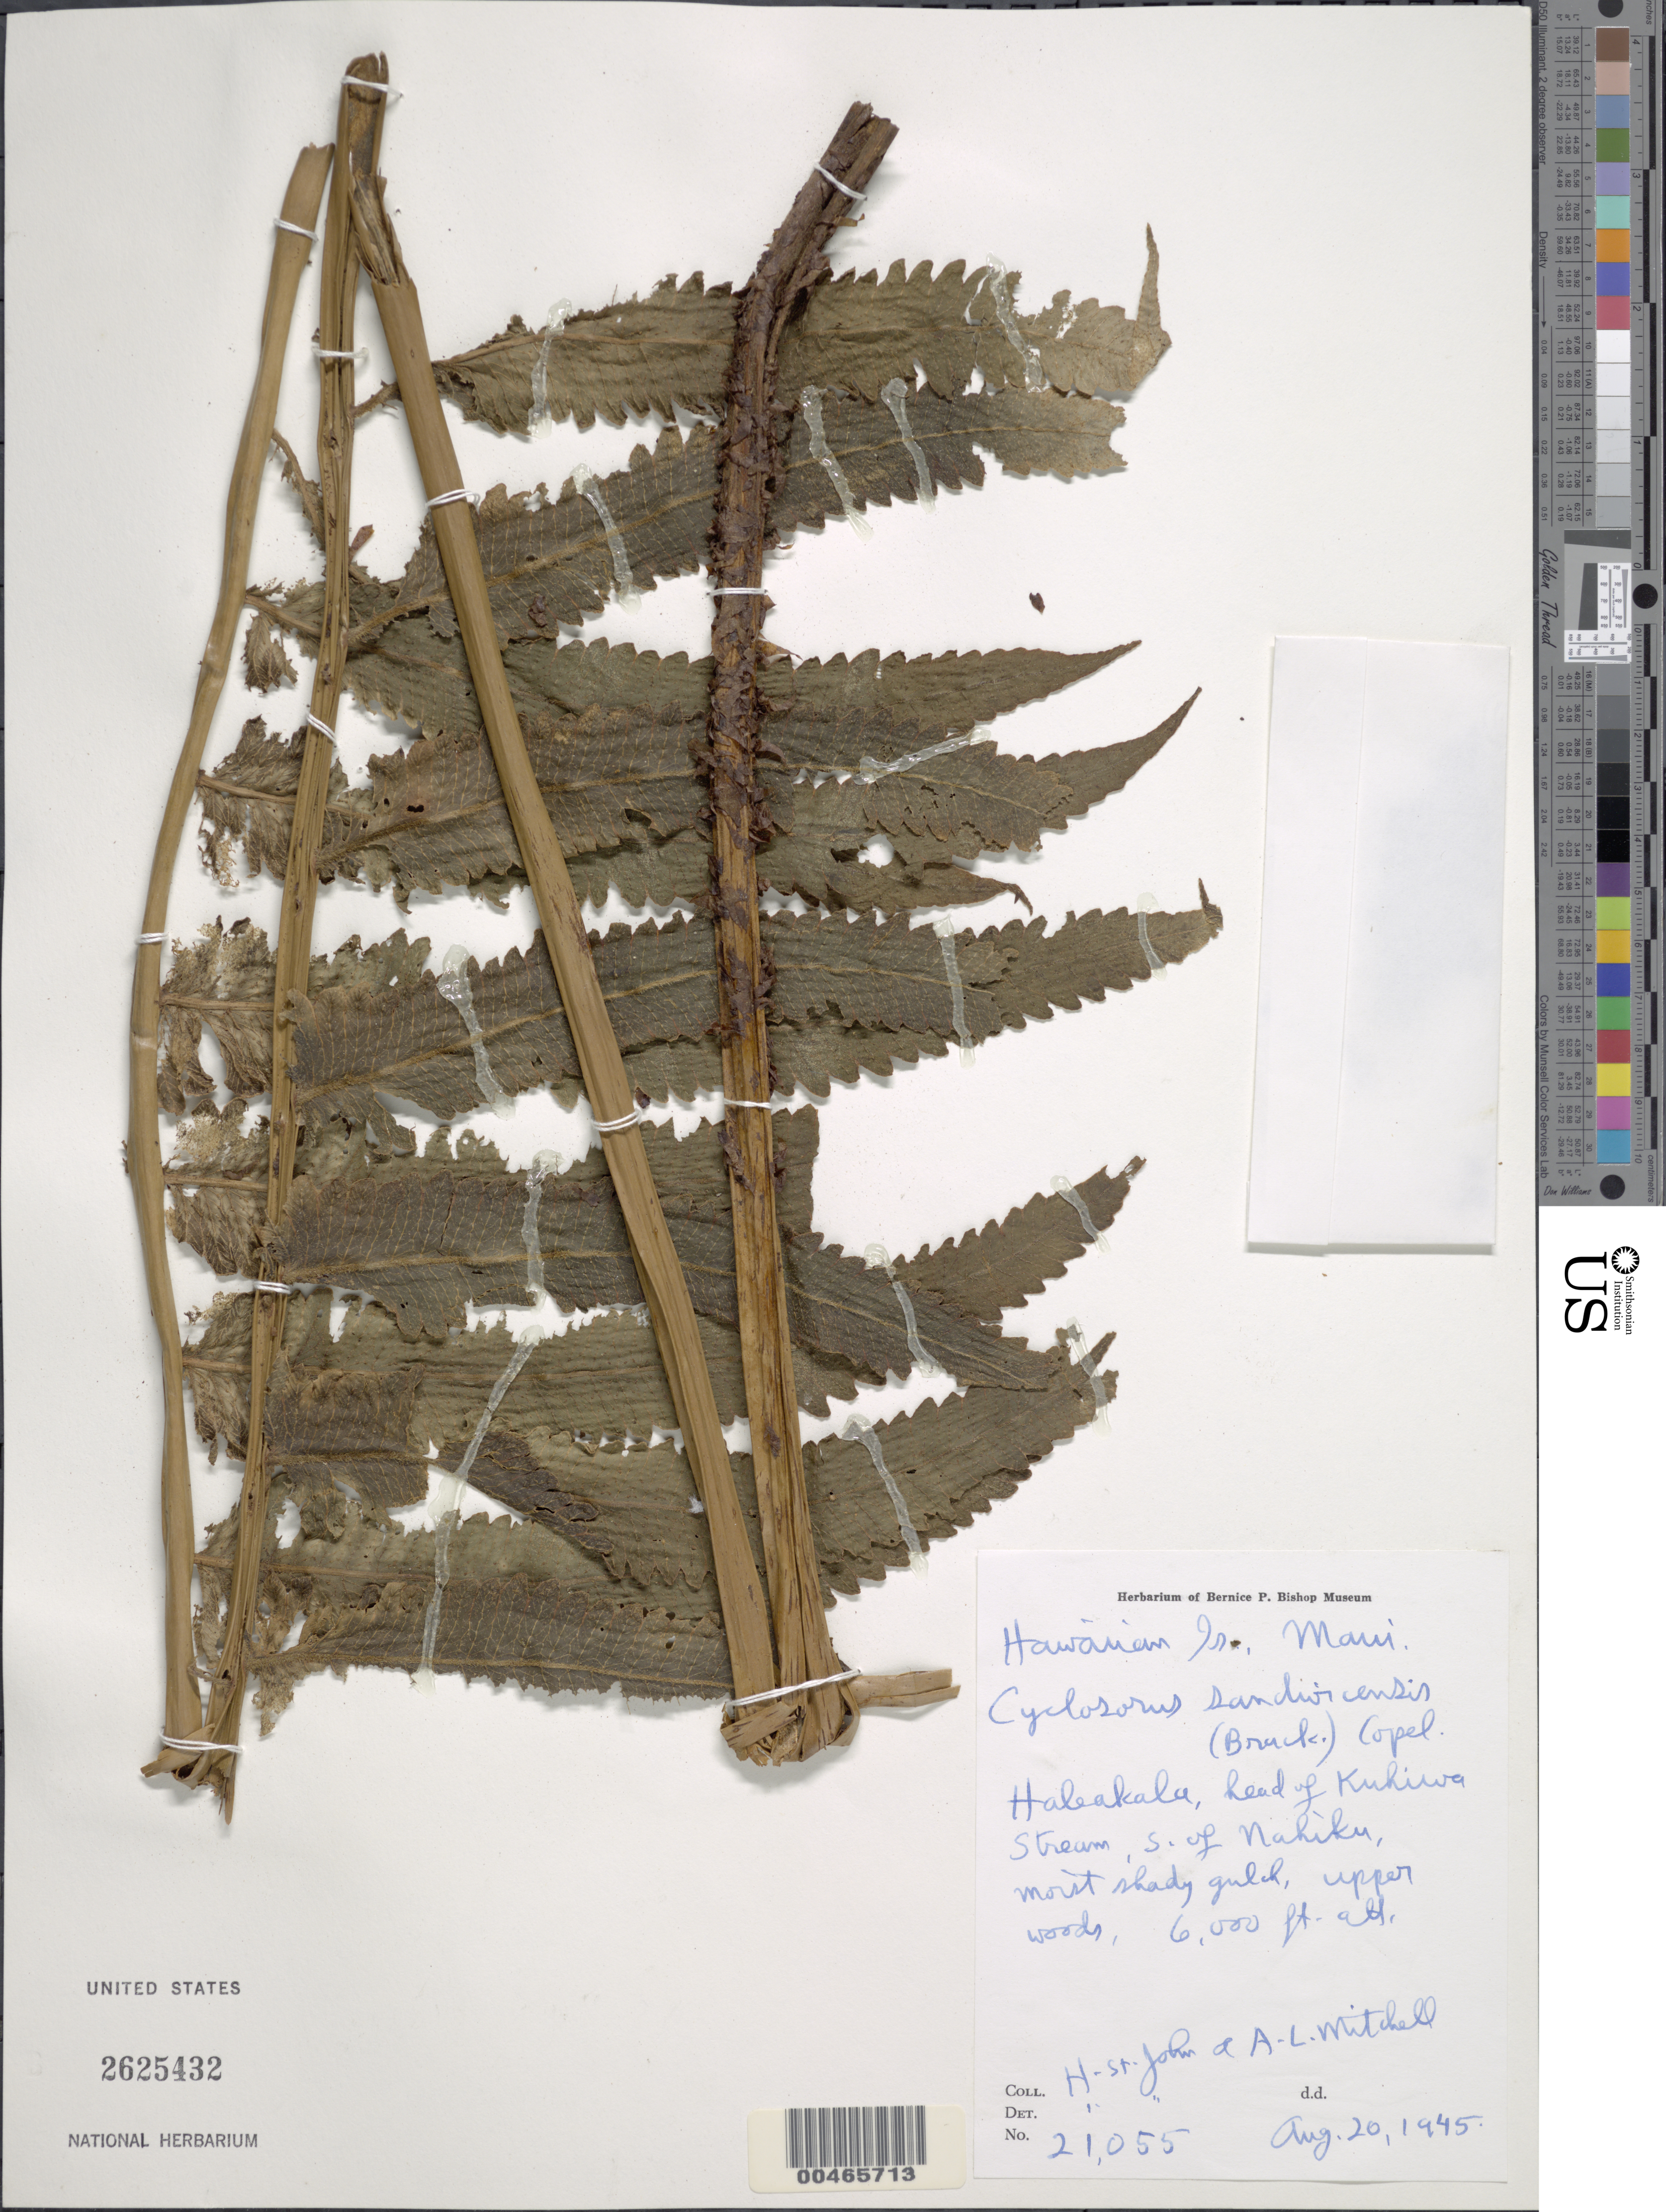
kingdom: Plantae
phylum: Tracheophyta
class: Polypodiopsida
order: Polypodiales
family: Thelypteridaceae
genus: Cyclosorus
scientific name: Cyclosorus sandwicensis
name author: Copel.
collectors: H. St. John & A. Mitchell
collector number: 21055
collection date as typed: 20 Aug 1945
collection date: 1945-08-20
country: United States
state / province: Hawaii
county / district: Maui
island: Maui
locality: Haleakala, head of Kuhiwa Stream, S of Nahiku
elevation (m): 1829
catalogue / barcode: US 2625432